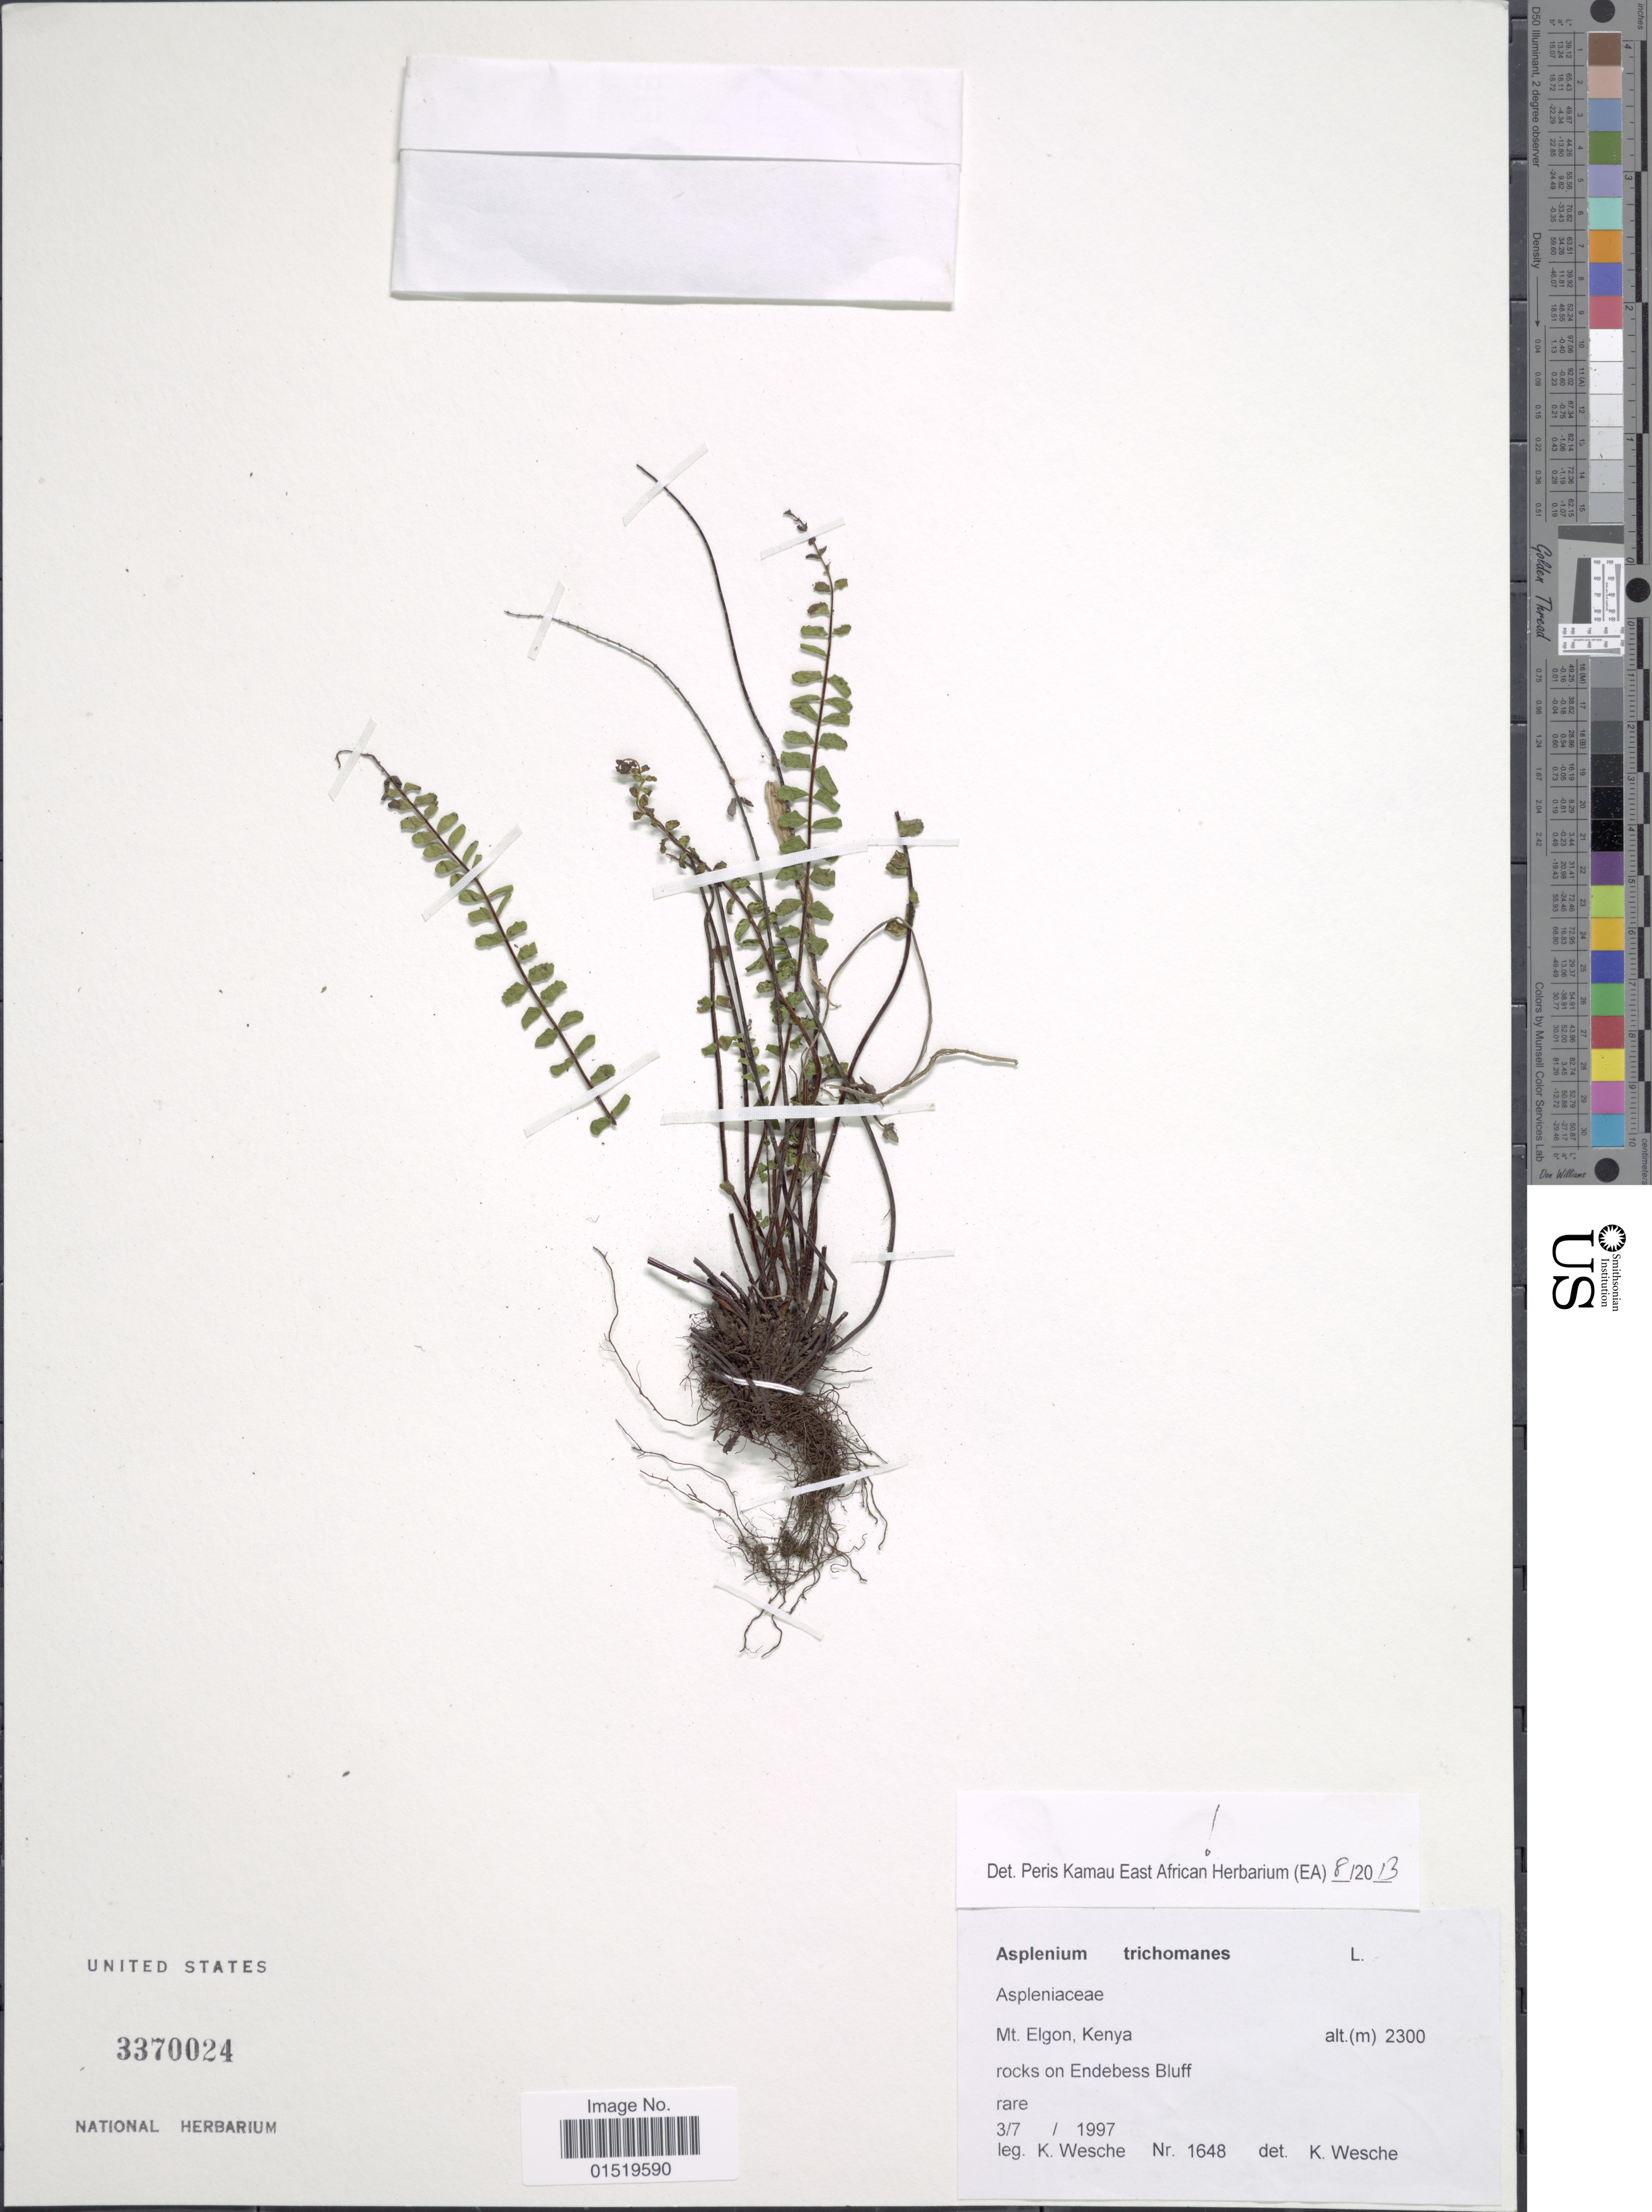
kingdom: Plantae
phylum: Tracheophyta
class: Polypodiopsida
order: Polypodiales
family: Aspleniaceae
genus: Asplenium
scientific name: Asplenium trichomanes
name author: L.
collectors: K. Wesche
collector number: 1648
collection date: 1997-07-03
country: Kenya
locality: Mt Elgon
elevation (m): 2300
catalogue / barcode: US 3370024